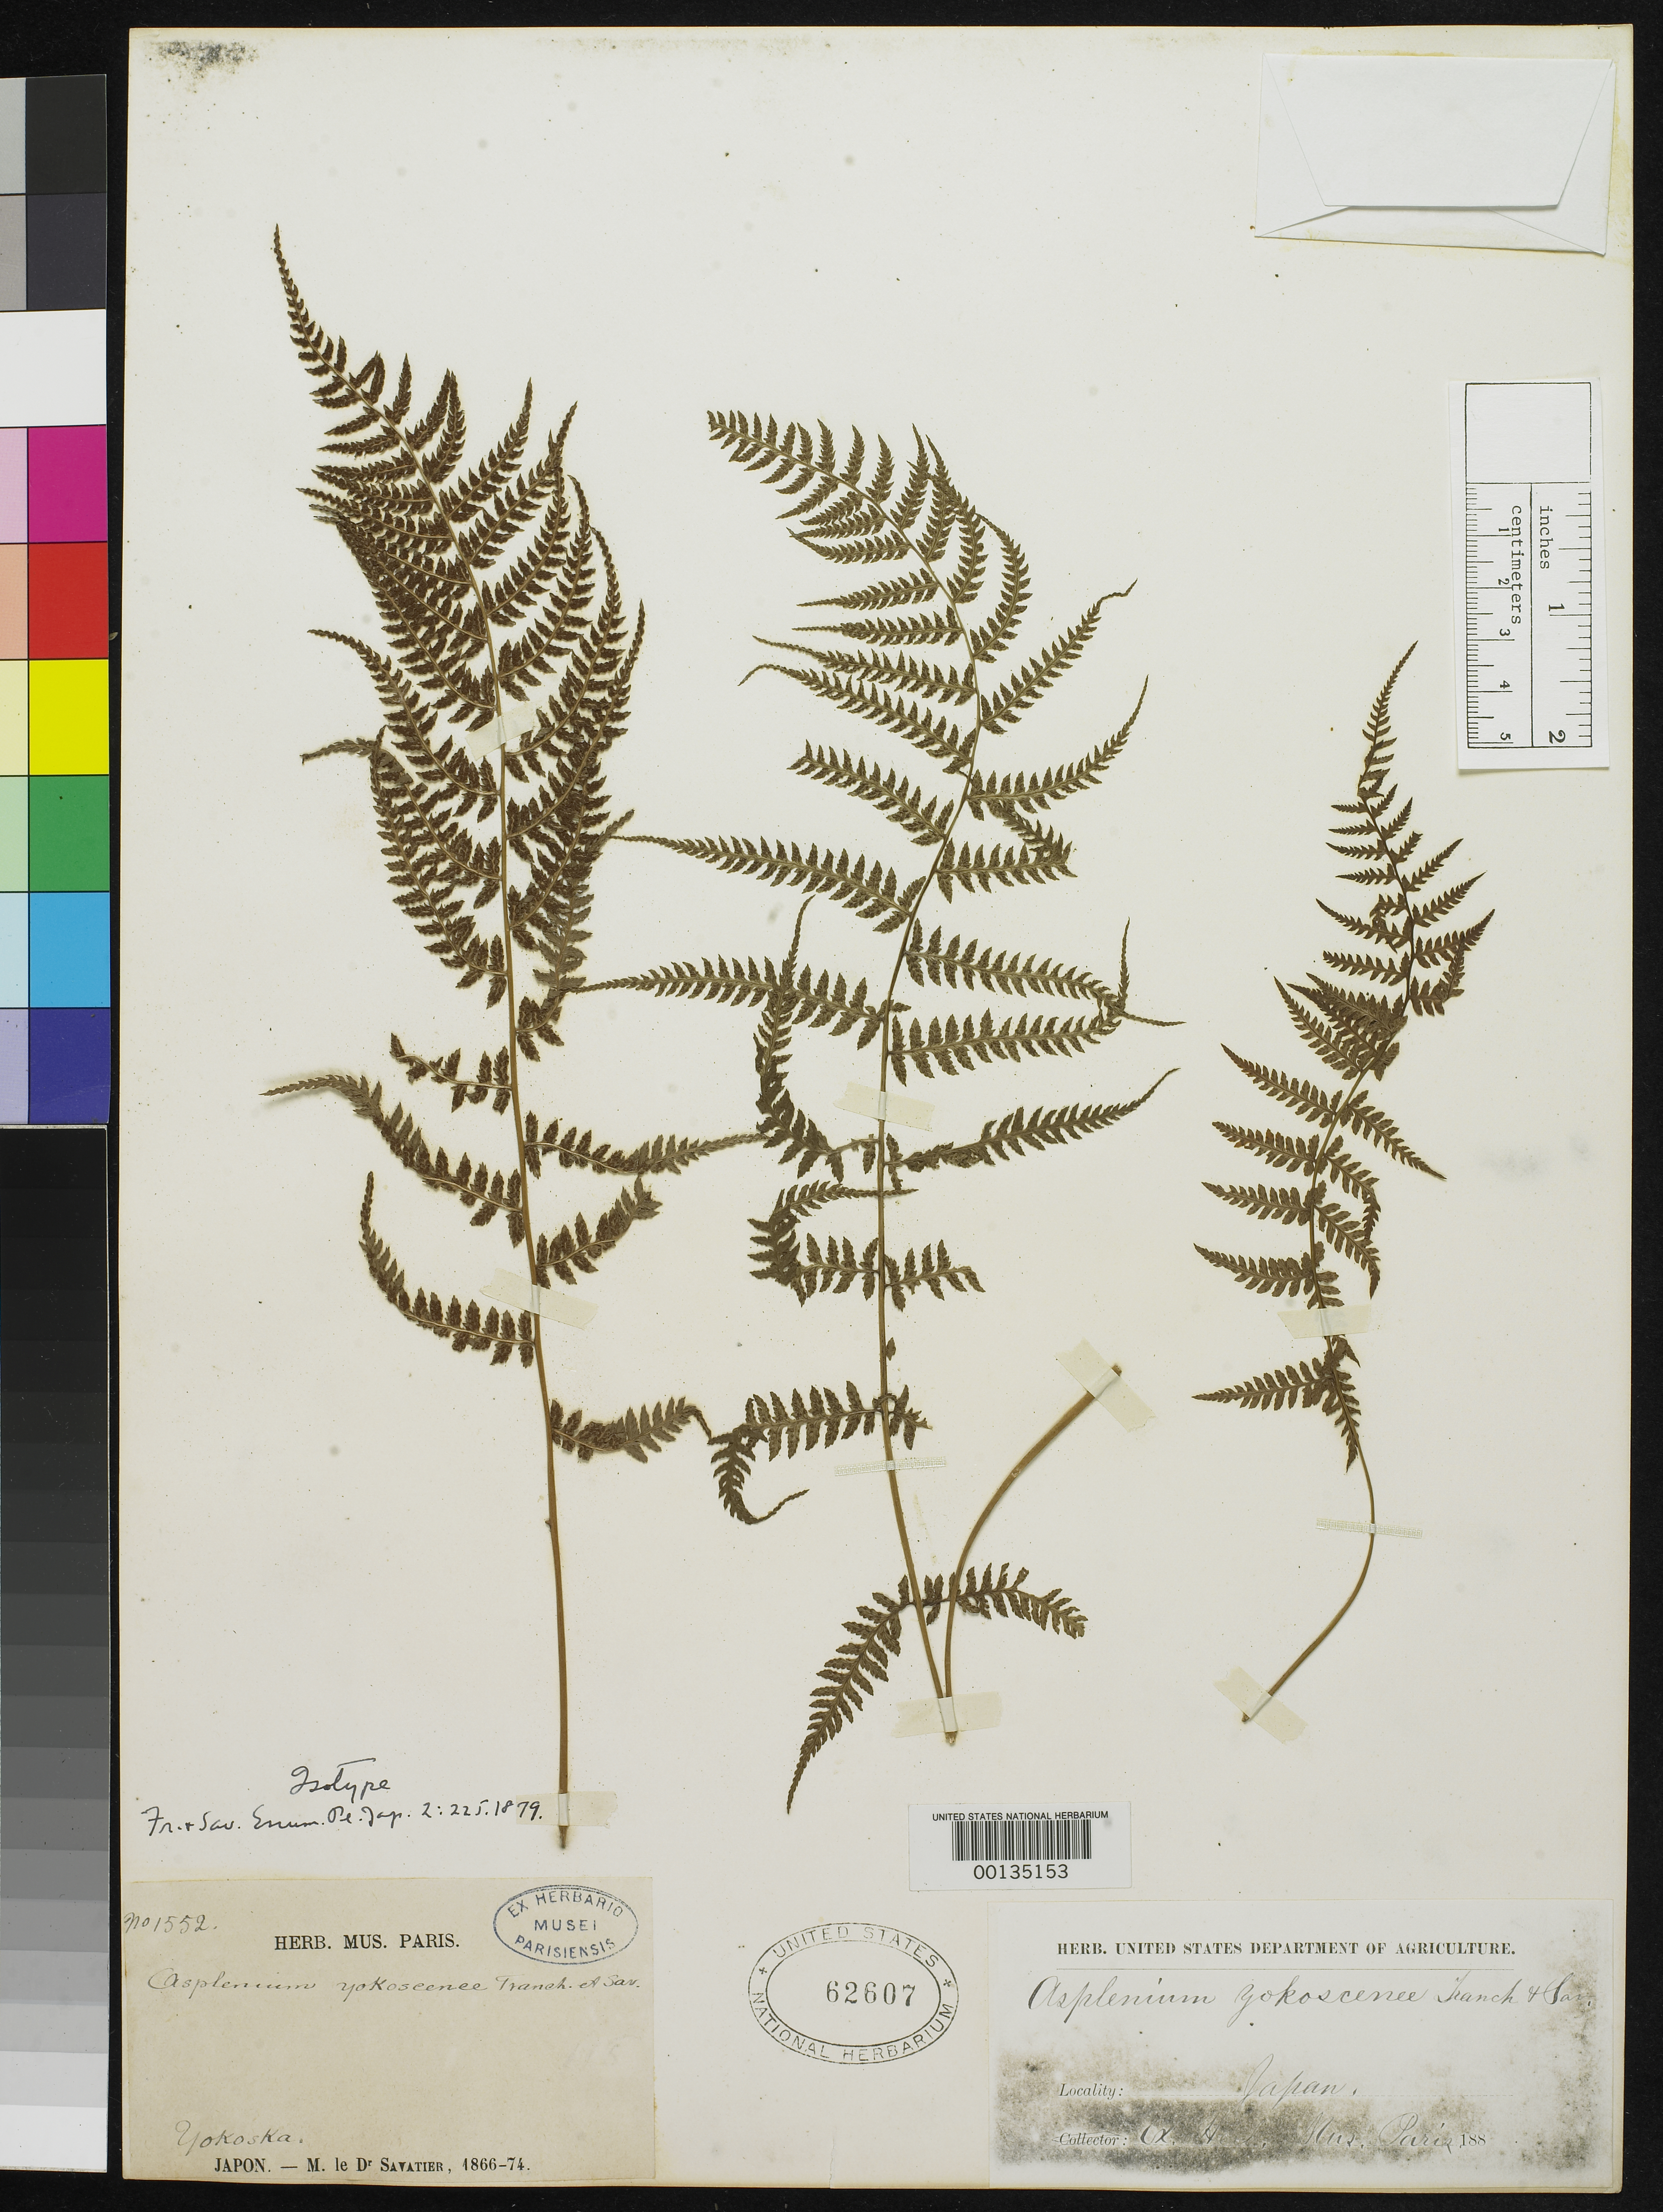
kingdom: Plantae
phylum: Tracheophyta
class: Polypodiopsida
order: Polypodiales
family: Aspleniaceae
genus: Asplenium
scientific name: Asplenium yokoseense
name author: Franch. & Sav.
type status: Type Collection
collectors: P. Savatier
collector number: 1552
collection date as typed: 1866 to -- --- 1874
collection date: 1866/1874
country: Japan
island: Honshu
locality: Yokoska.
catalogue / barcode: US 62607